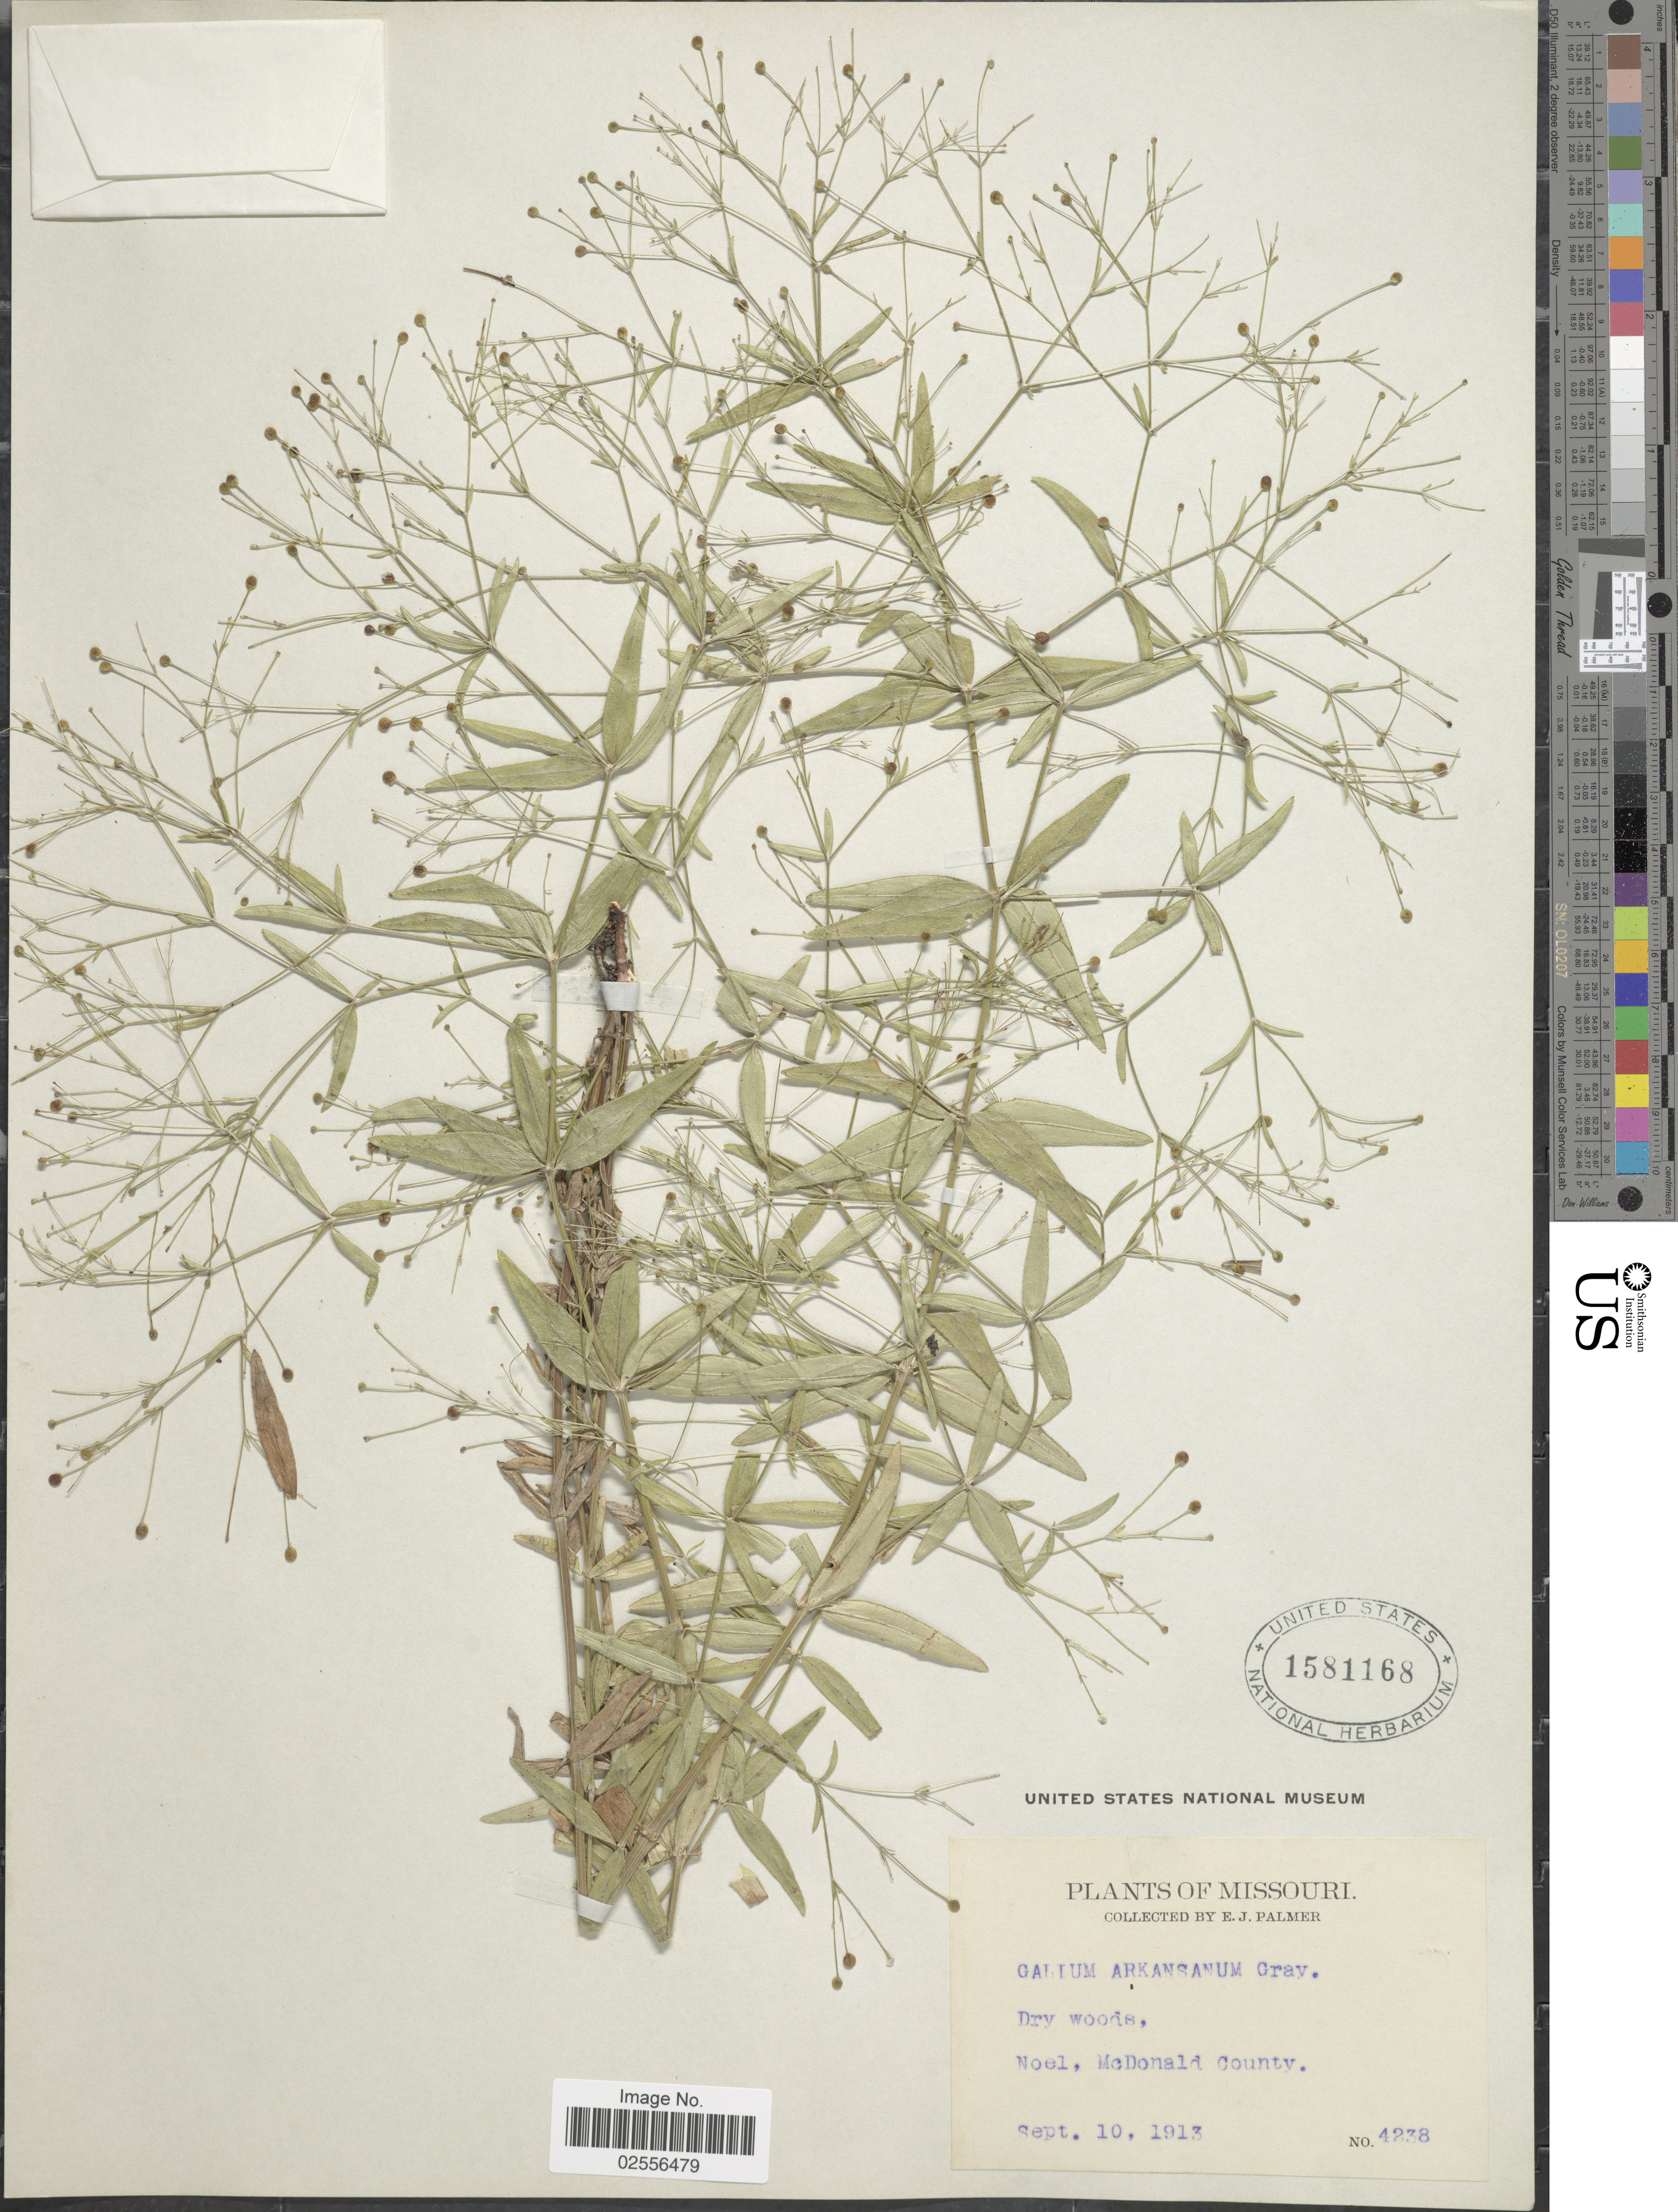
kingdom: Plantae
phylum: Tracheophyta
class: Magnoliopsida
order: Gentianales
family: Rubiaceae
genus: Galium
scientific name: Galium arkansanum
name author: A. Gray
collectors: E. J. Palmer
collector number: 4238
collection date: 1913-09-10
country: United States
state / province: Missouri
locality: Dry woods. Noel, McDonald County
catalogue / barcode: US 1581168